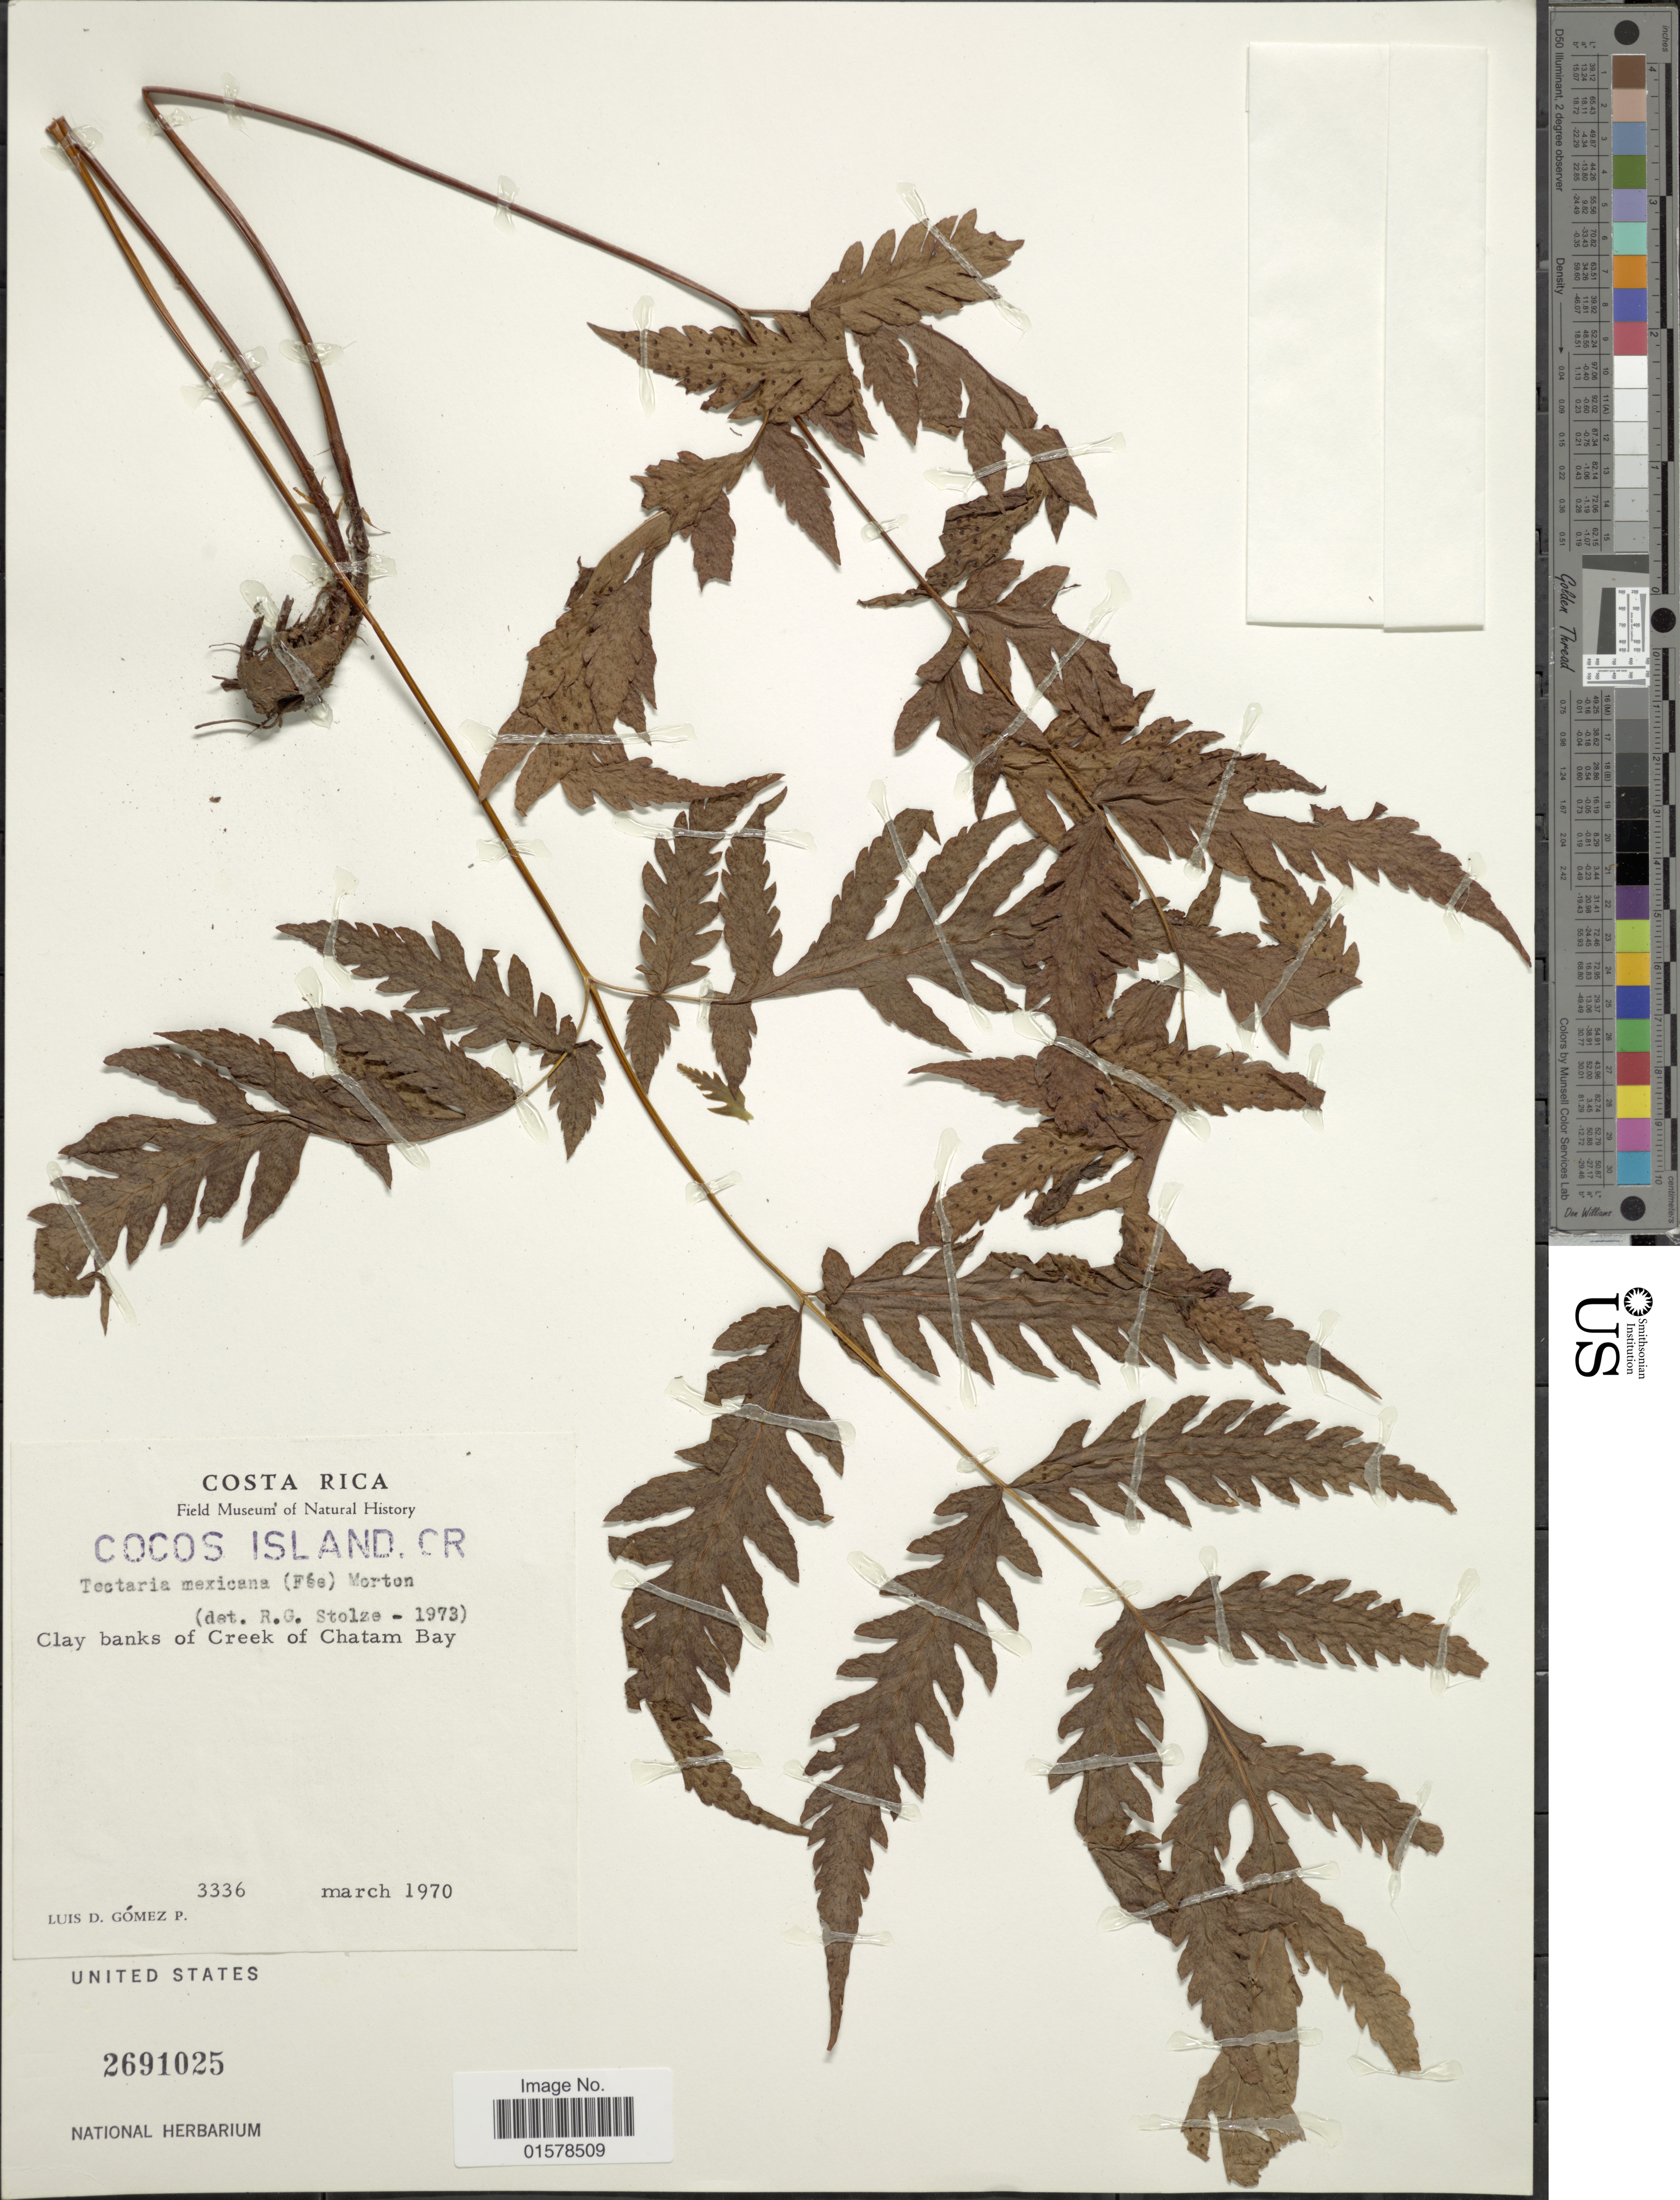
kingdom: Plantae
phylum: Tracheophyta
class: Polypodiopsida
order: Polypodiales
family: Tectariaceae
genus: Tectaria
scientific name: Tectaria mexicana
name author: (Fée) C.V. Morton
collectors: L. D. Gómez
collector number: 3336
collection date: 1970-03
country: Costa Rica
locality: Clay banks of Creek of Chatam Bay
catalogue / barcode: US 2691025